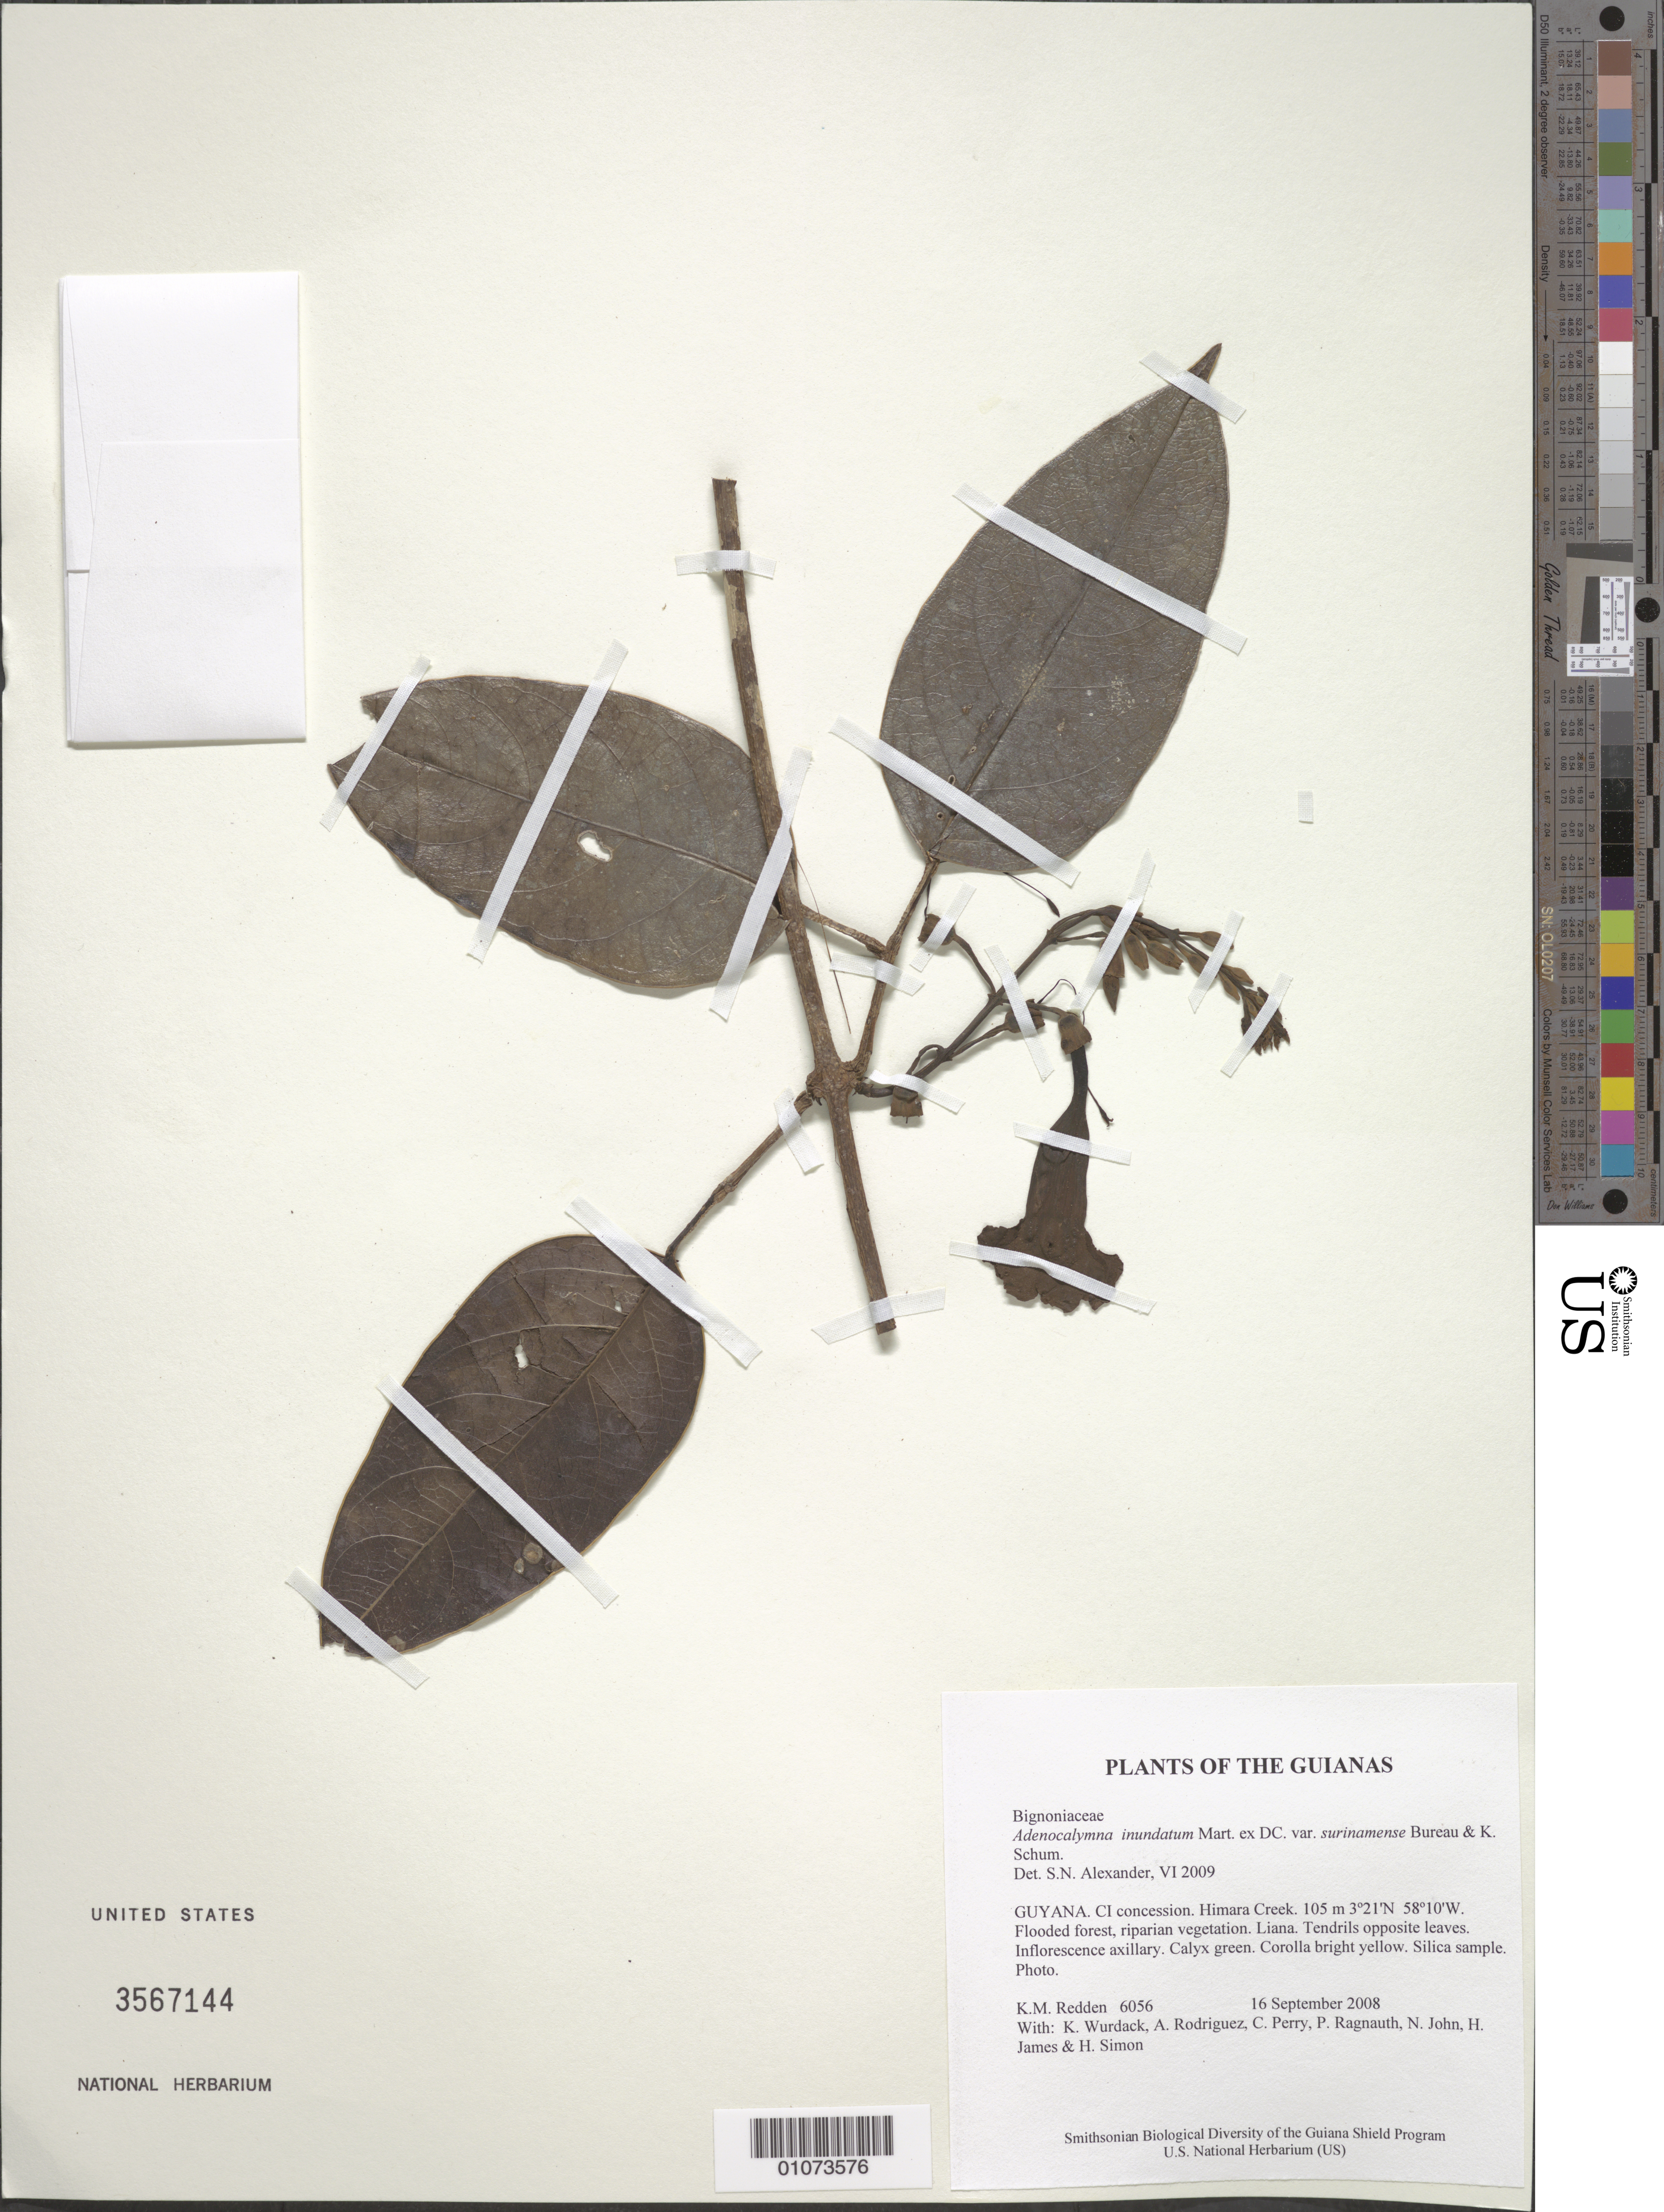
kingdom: Plantae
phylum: Tracheophyta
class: Magnoliopsida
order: Lamiales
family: Bignoniaceae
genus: Adenocalymma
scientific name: Adenocalymma inundatum var. surinamense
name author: Bureau & K. Schum.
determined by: Alexander, S. N.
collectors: K. M. Redden, K. Wurdack, A. Rodriguez, C. Perry, P. Ragnauth, N. John, H. James & H. Simon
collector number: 6056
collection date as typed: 16 September 2008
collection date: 2008-09-16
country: Guyana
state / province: U. Takutu-U. Essequibo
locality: CI concession. Himara Creek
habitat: Flooded forest, riparian vegetation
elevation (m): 105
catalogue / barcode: US 3567144